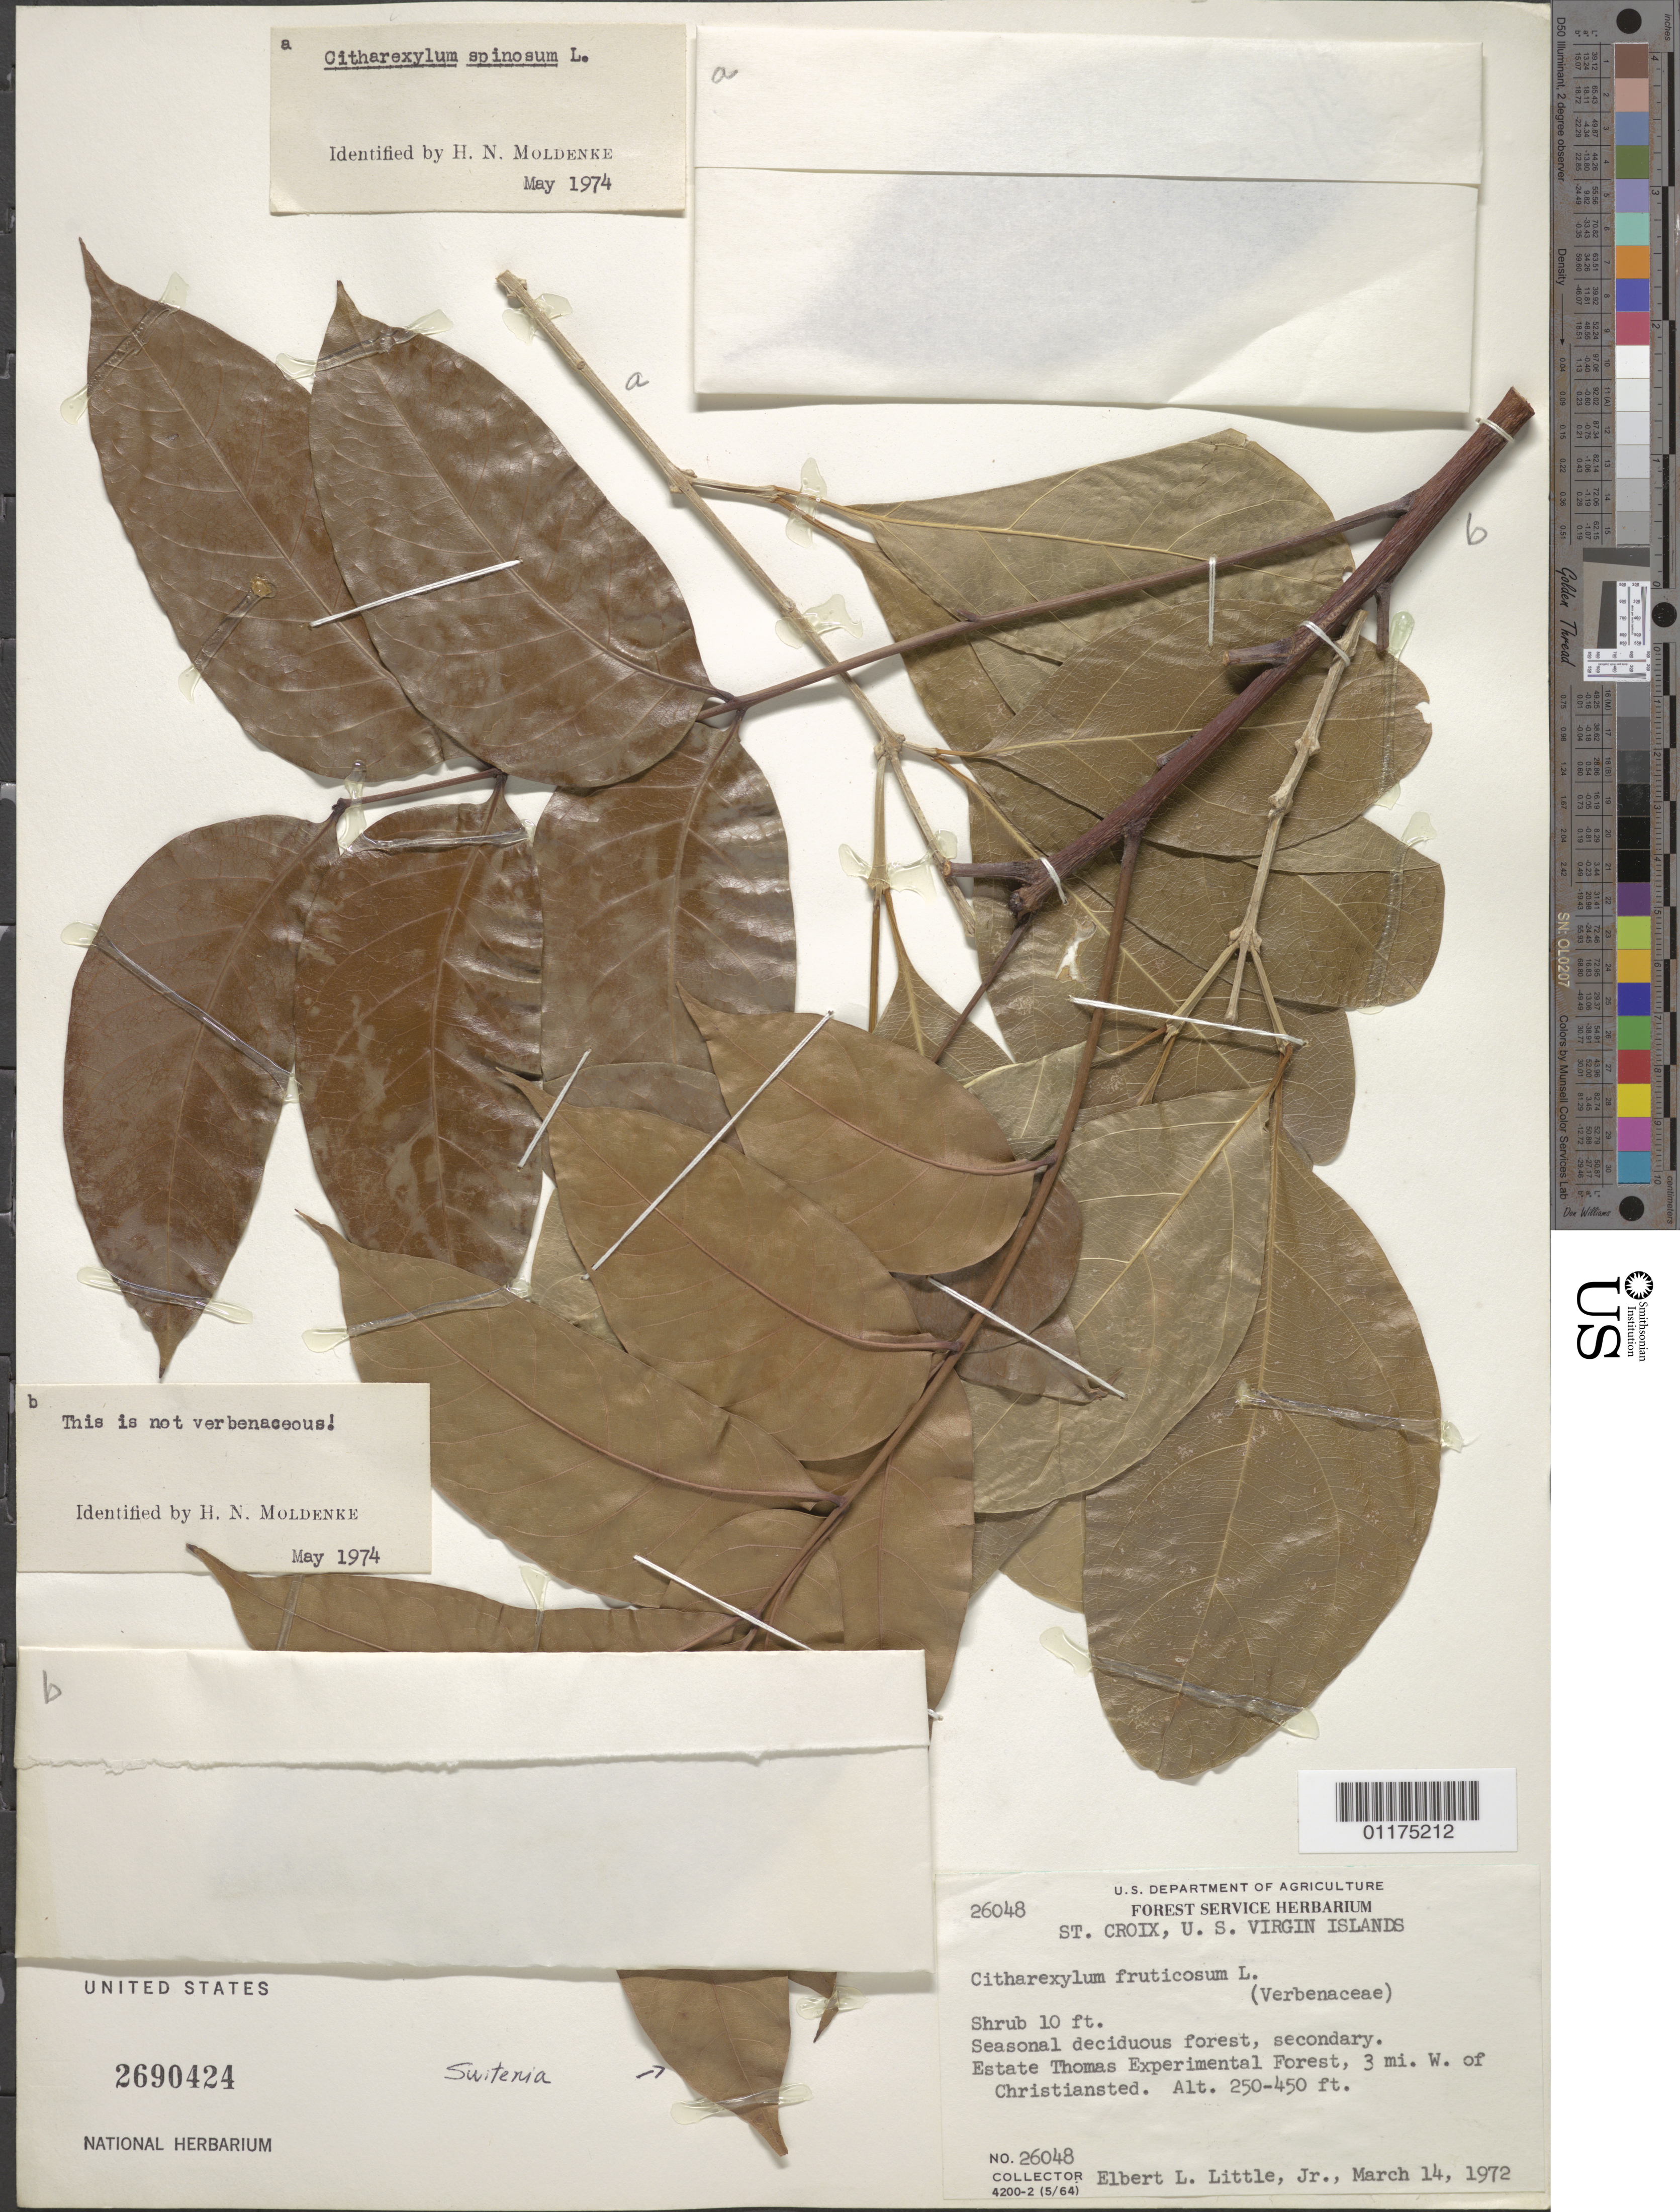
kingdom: Plantae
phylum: Tracheophyta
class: Magnoliopsida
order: Lamiales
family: Verbenaceae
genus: Citharexylum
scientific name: Citharexylum spinosum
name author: L.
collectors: E. L. Little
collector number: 26048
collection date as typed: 14 Mar 1972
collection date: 1972-03-14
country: U.S. Virgin Islands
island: St. Croix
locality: Seasonal deciduous forest, secondary. Estate Thomas Experimental Forest, 3mi W of Christiansted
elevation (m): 76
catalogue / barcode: US 2690424